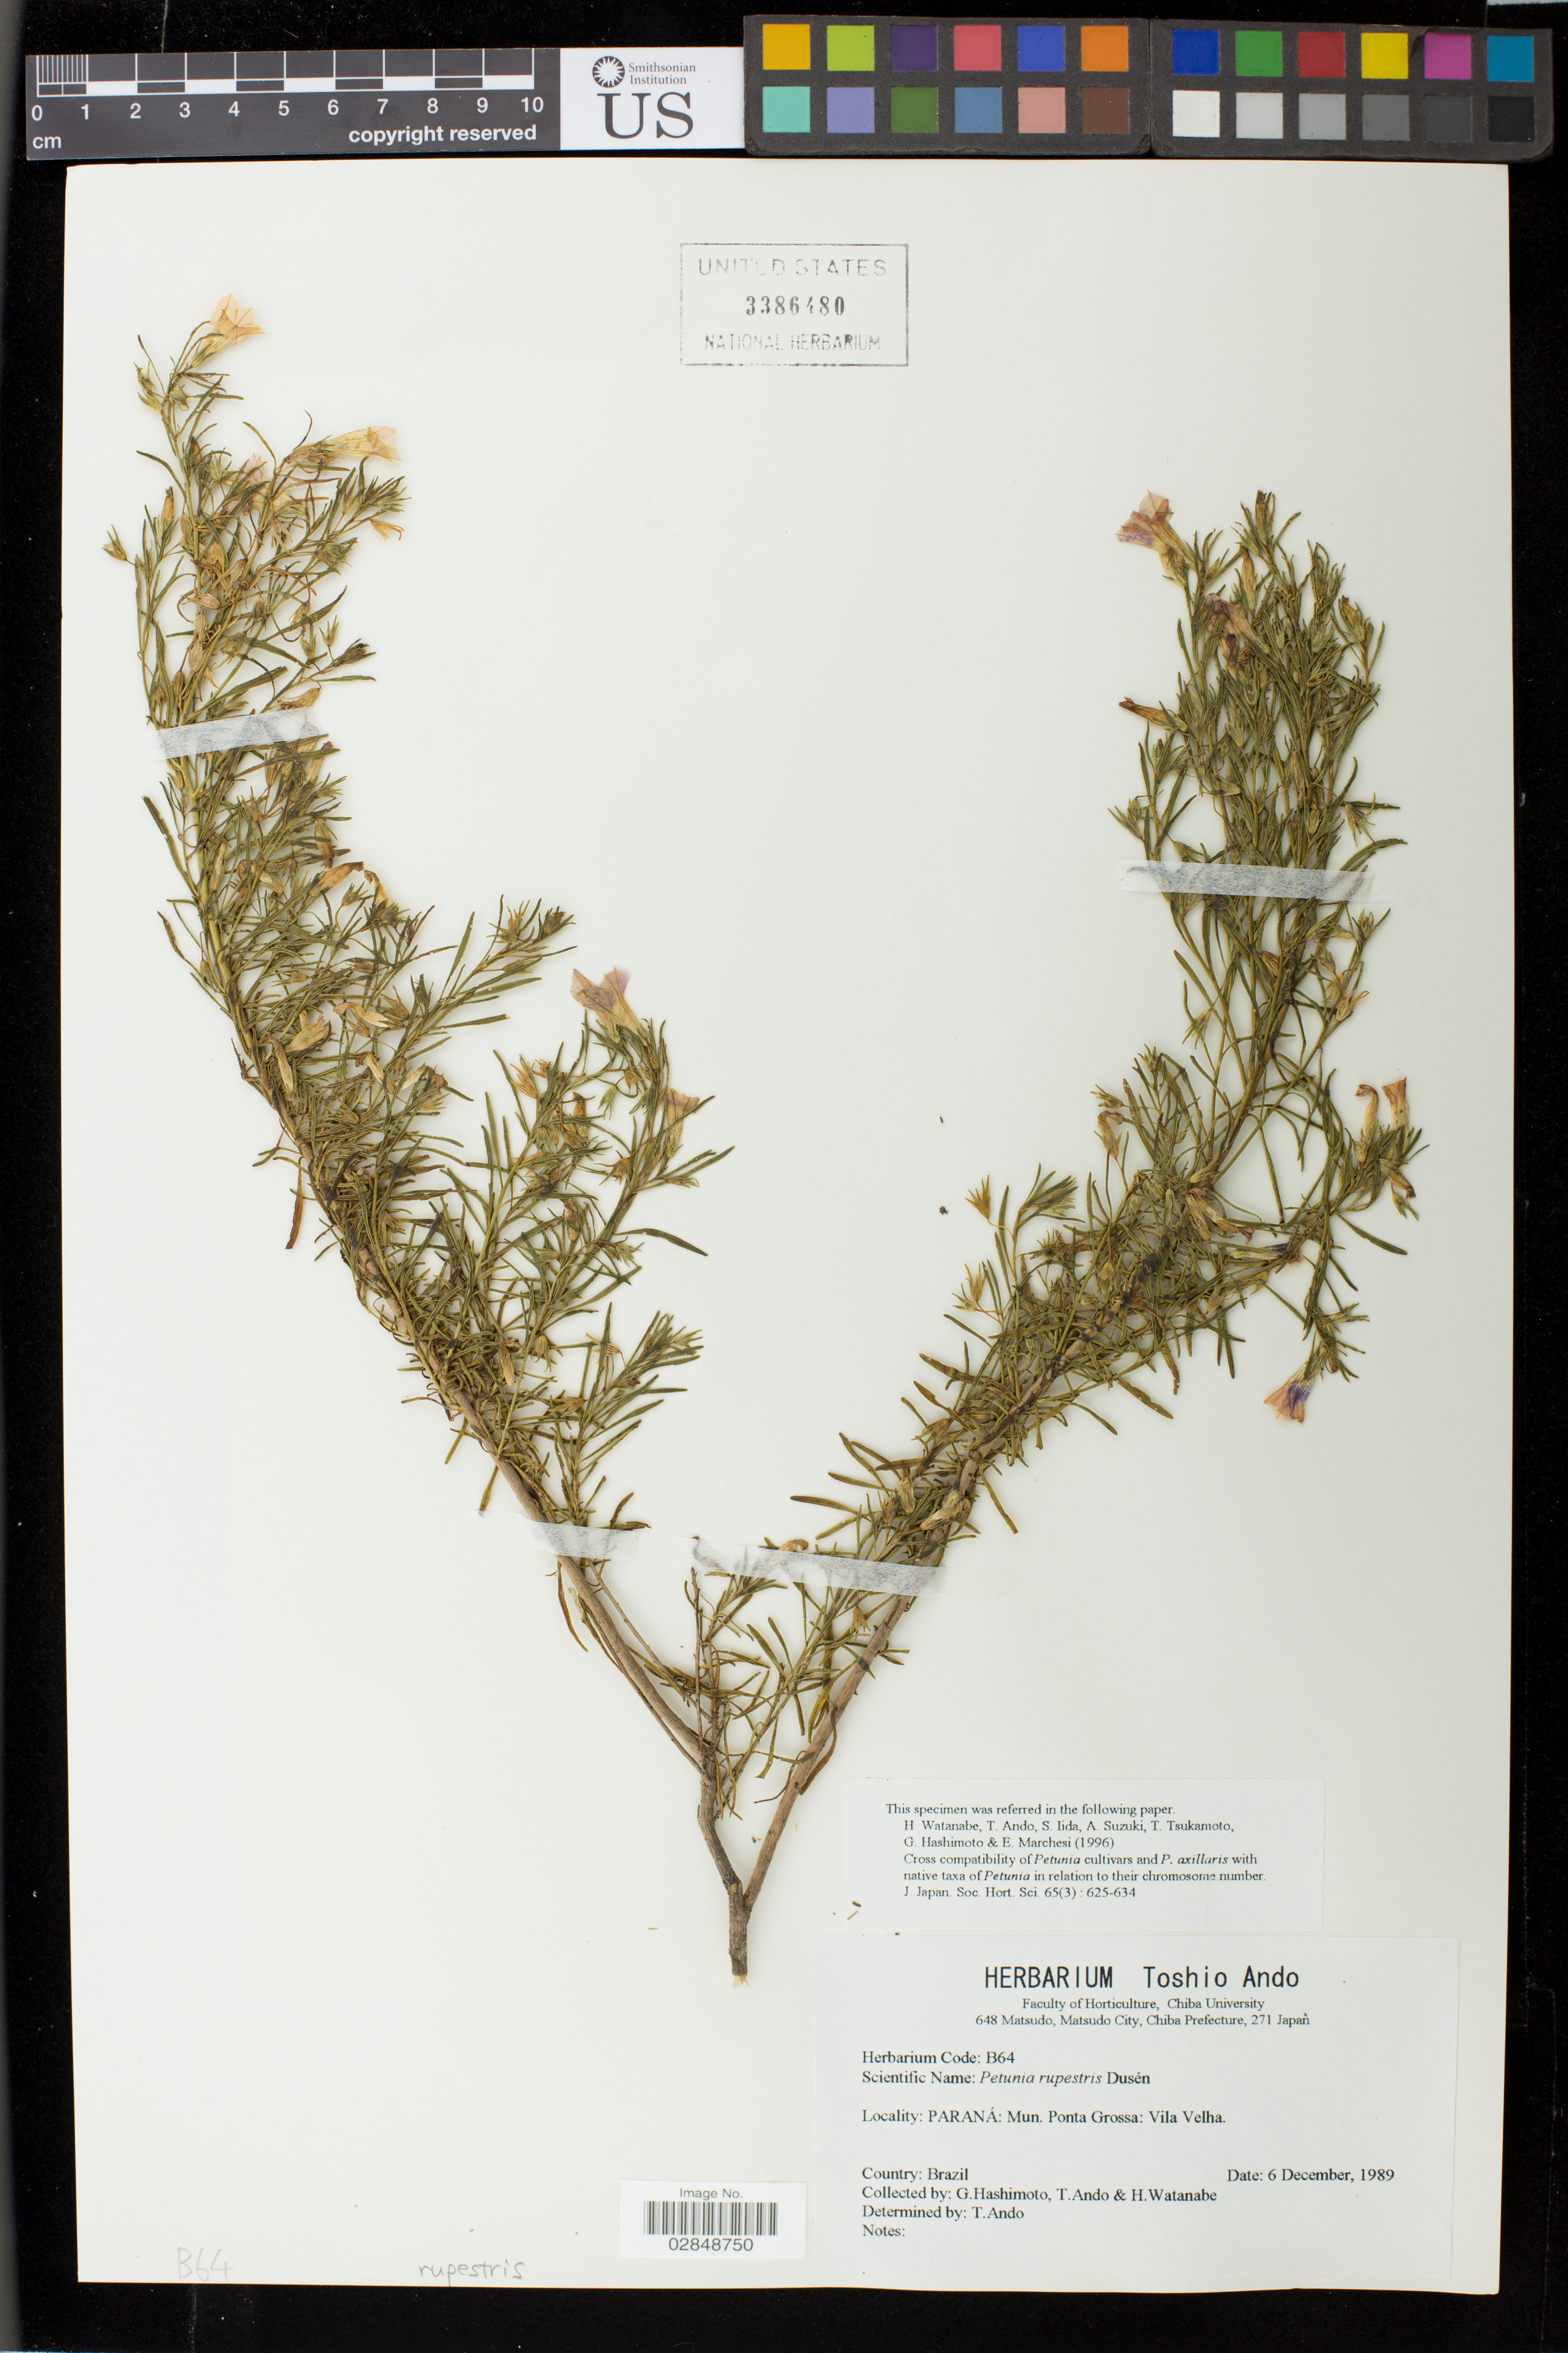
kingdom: Plantae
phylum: Tracheophyta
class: Magnoliopsida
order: Solanales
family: Solanaceae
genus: Petunia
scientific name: Petunia rupestris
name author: Dusén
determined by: Ando, T.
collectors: G. Hashimoto, T. Ando & H. Watanabe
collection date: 1989-12-06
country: Brazil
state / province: Paraná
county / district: Ponta Grossa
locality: Vila Velha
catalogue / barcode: US 3386480